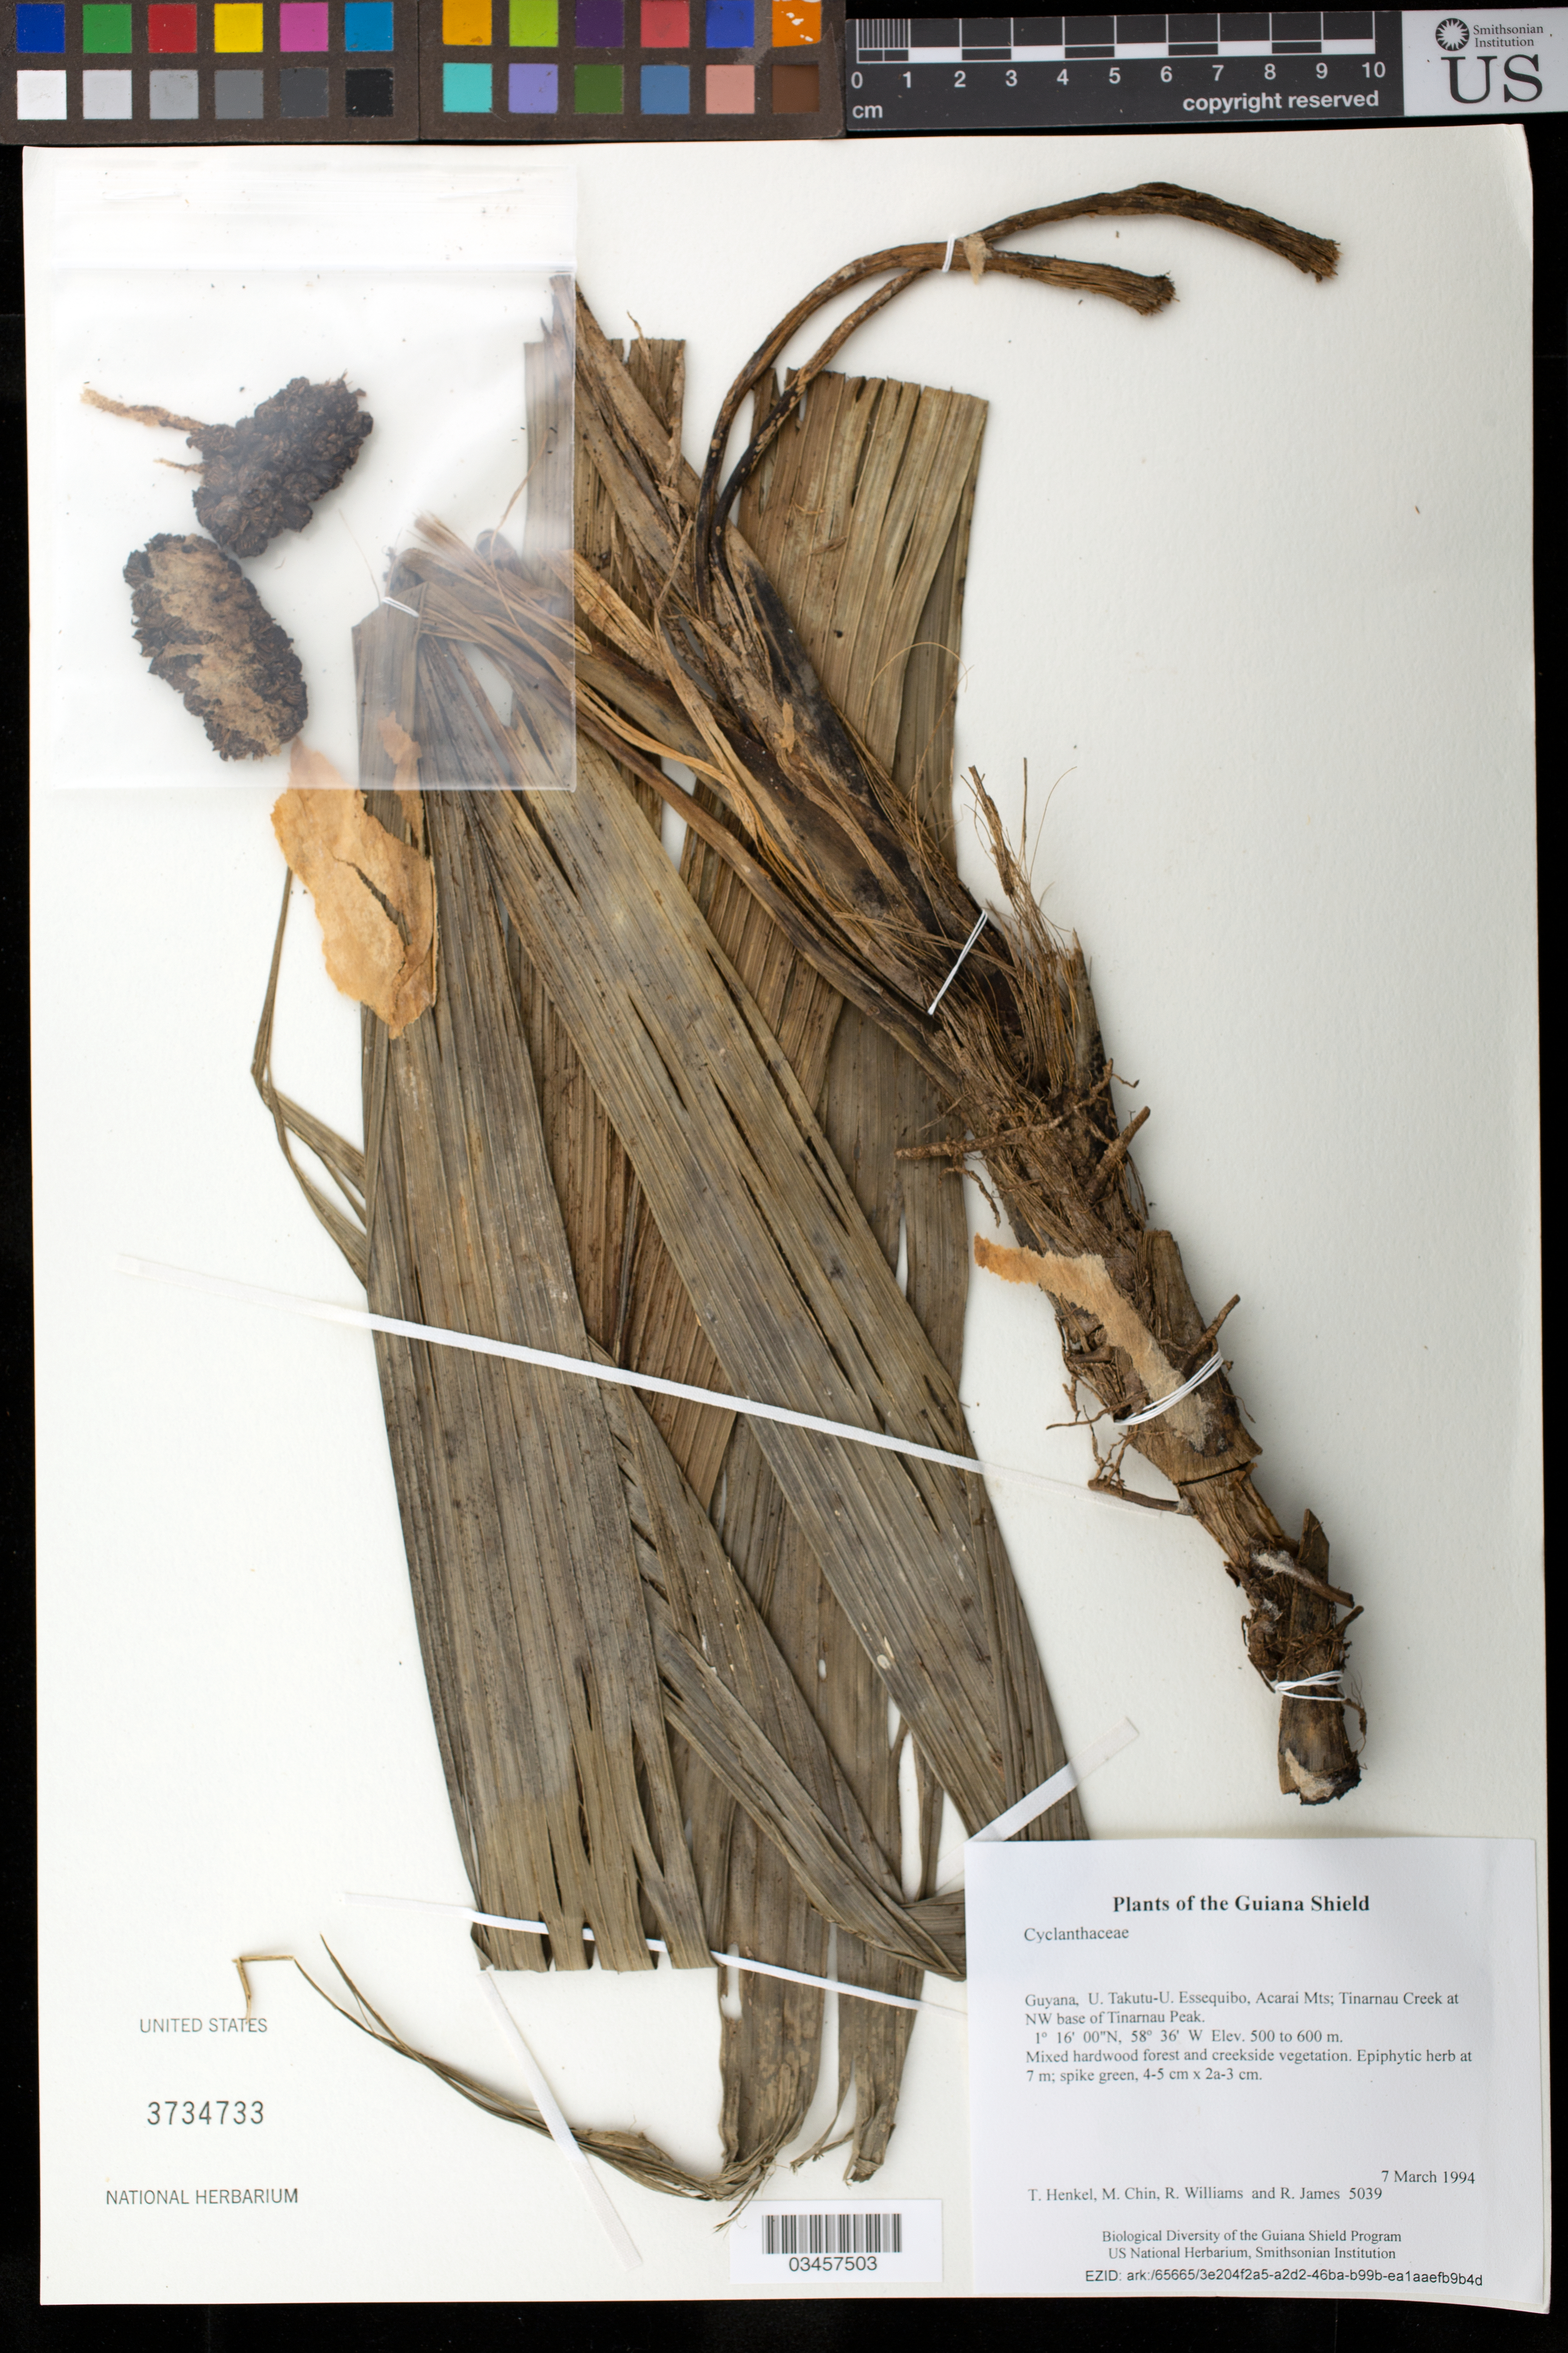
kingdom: Plantae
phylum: Tracheophyta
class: Liliopsida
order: Pandanales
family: Cyclanthaceae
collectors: T. Henkel, M. Chin, R. Williams & R. James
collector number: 5039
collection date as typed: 7 March 1994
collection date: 1994-03-07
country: Guyana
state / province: U. Takutu-U. Essequibo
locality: Acarai Mts; Tinarnau Creek at NW base of Tinarnau Peak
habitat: Mixed hardwood forest and creekside vegetation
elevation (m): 500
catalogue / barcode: US 3734733